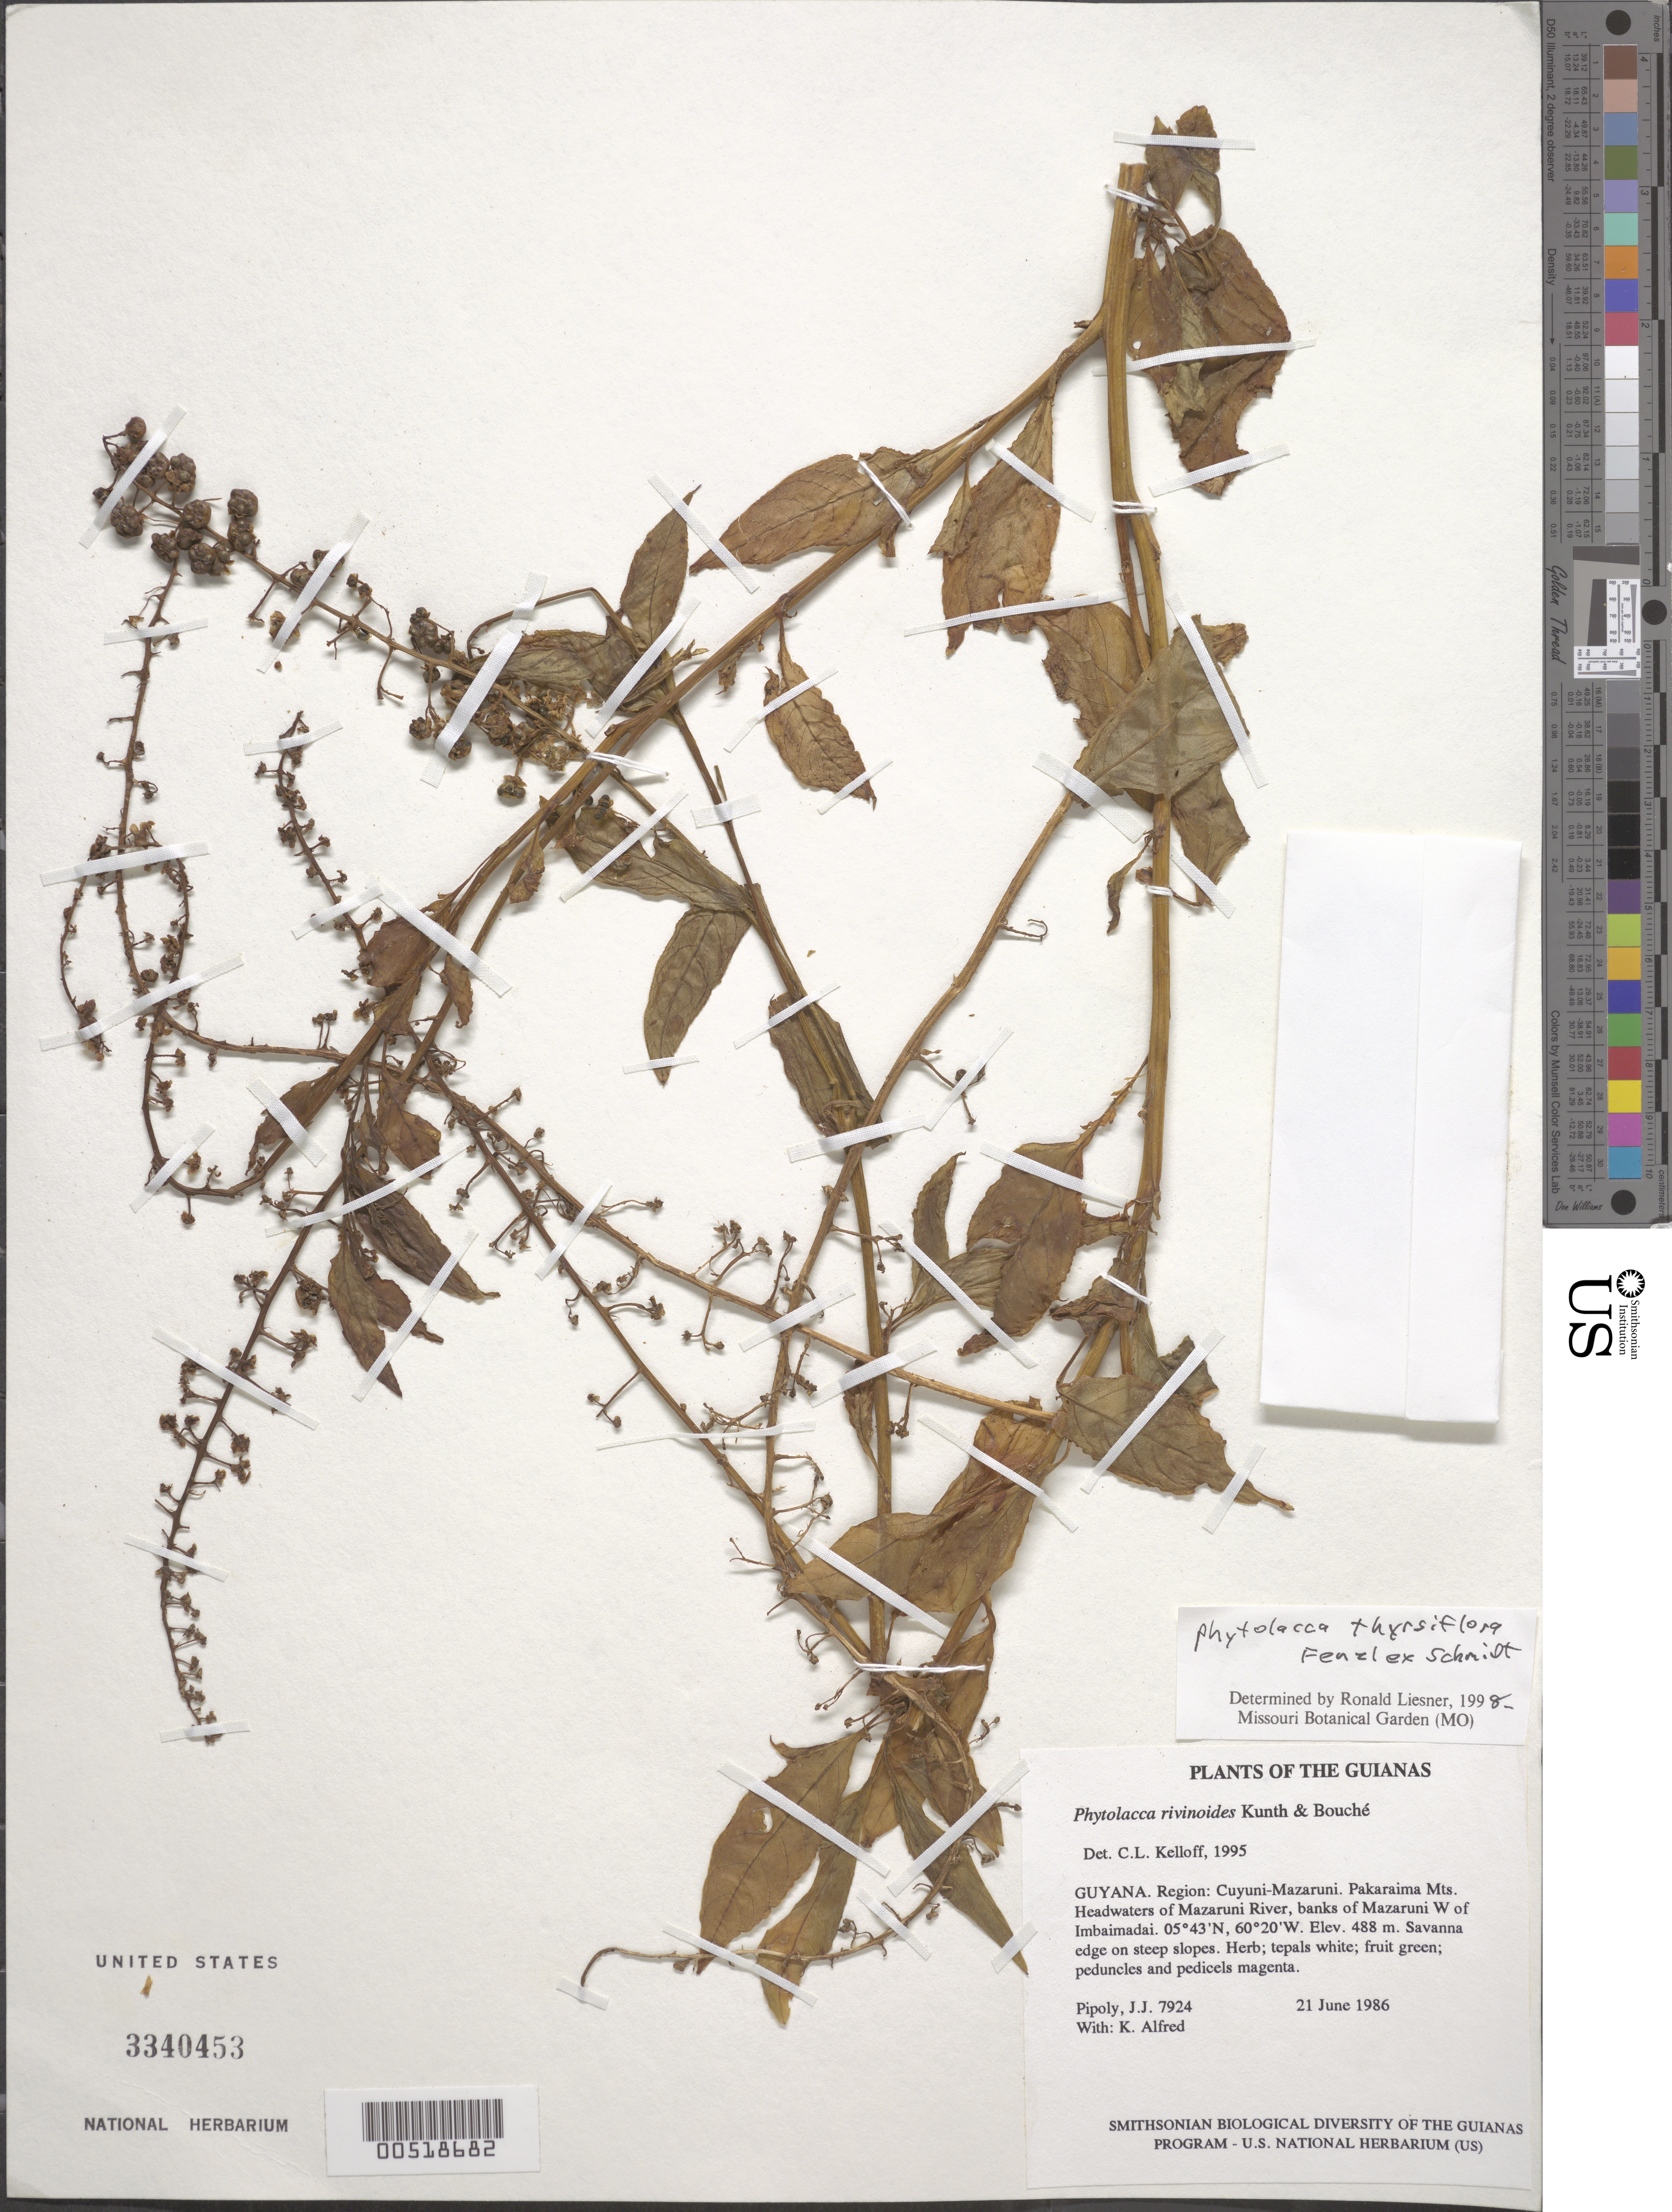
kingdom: Plantae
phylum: Tracheophyta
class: Magnoliopsida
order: Caryophyllales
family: Phytolaccaceae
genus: Phytolacca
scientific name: Phytolacca thyrsiflora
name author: Fenzl ex J.A. Schmidt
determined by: DeFilipps, R. A.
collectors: J. J. Pipoly & K. Alfred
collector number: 7924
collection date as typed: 21 June 1986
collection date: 1986-06-21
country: Guyana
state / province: Cuyuni-Mazaruni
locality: Pakaraima Mts. Headwaters of Mazaruni River, banks of Mazaruni W of Imbaimadai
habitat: Savanna edge on steep slopes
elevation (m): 488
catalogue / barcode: US 3340453